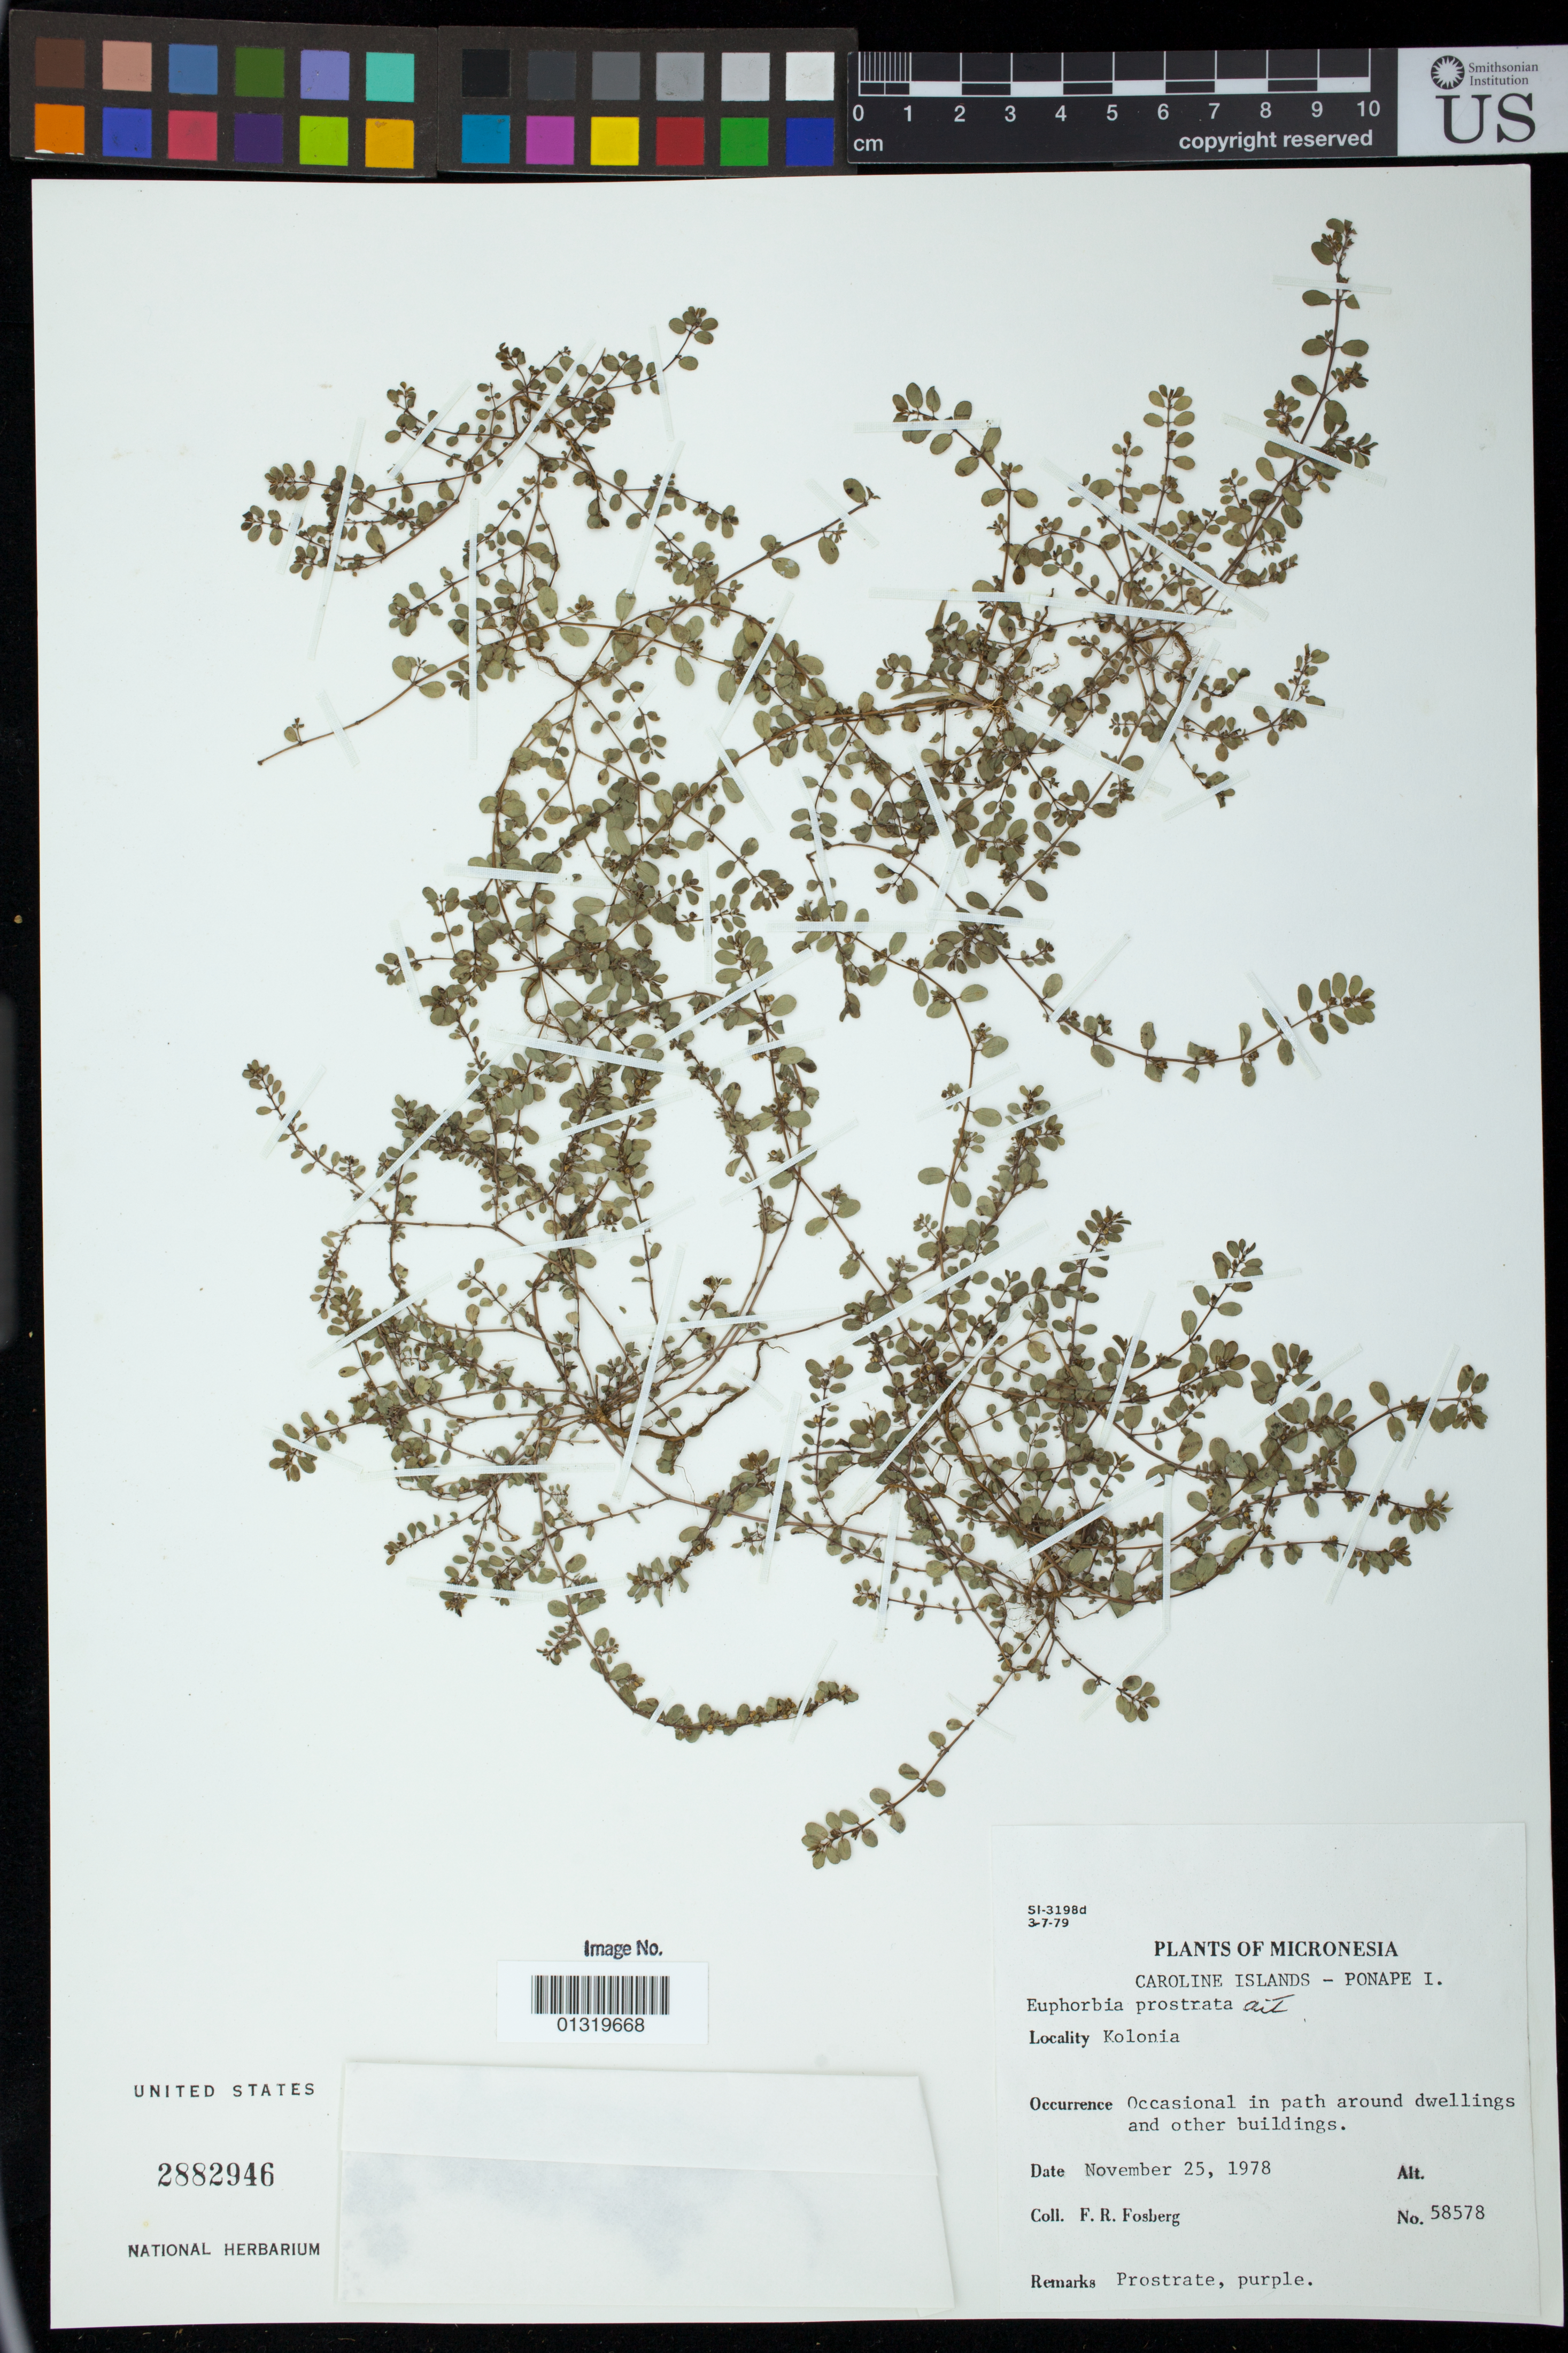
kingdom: Plantae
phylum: Tracheophyta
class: Magnoliopsida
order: Malpighiales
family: Euphorbiaceae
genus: Euphorbia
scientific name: Euphorbia prostrata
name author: Aiton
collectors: F. R. Fosberg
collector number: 58578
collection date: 1978-11-25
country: Micronesia, Federated States of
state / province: Pohnpei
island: Pohnpei [Ponape]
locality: Kolonia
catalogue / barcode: US 2882946